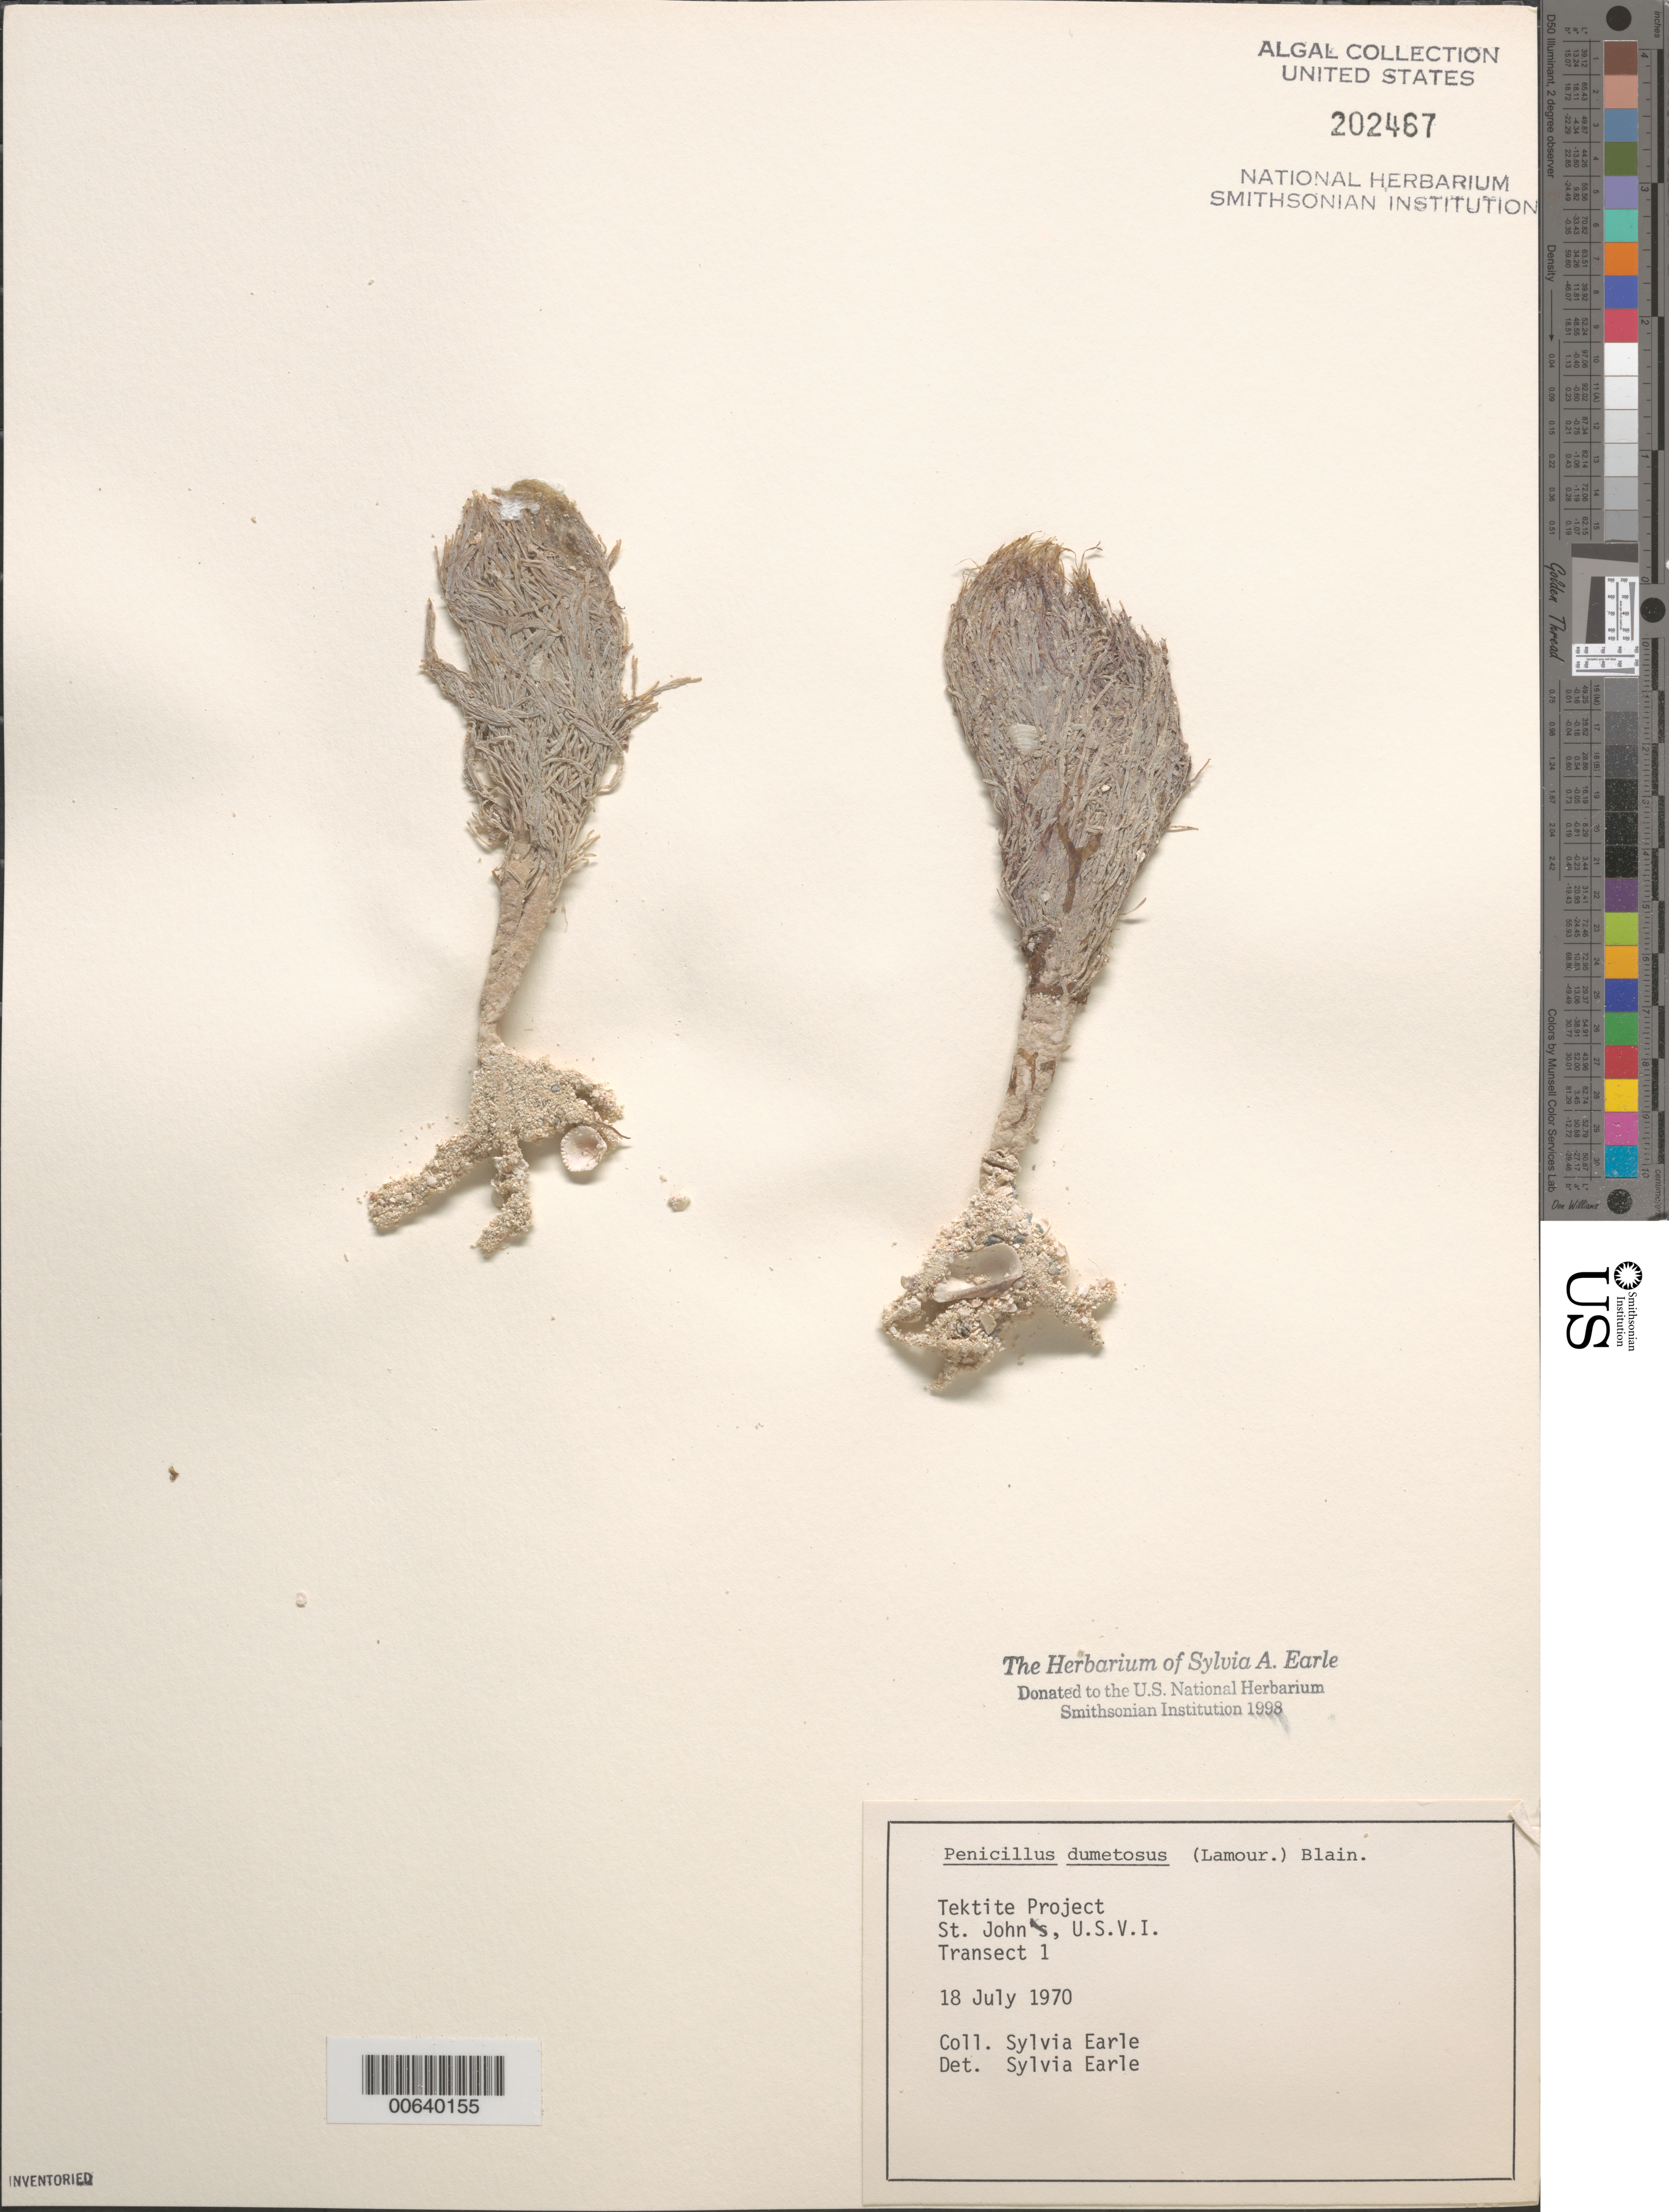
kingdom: Plantae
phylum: Chlorophyta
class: Ulvophyceae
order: Bryopsidales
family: Udoteaceae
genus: Penicillus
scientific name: Penicillus dumetosus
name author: (J.V.Lamouroux) Blainville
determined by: Earle, S. A.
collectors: S. A. Earle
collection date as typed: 18 Jul 1970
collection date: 1970-07-18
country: U.S. Virgin Islands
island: St. John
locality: Tektite Project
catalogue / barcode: US 202467